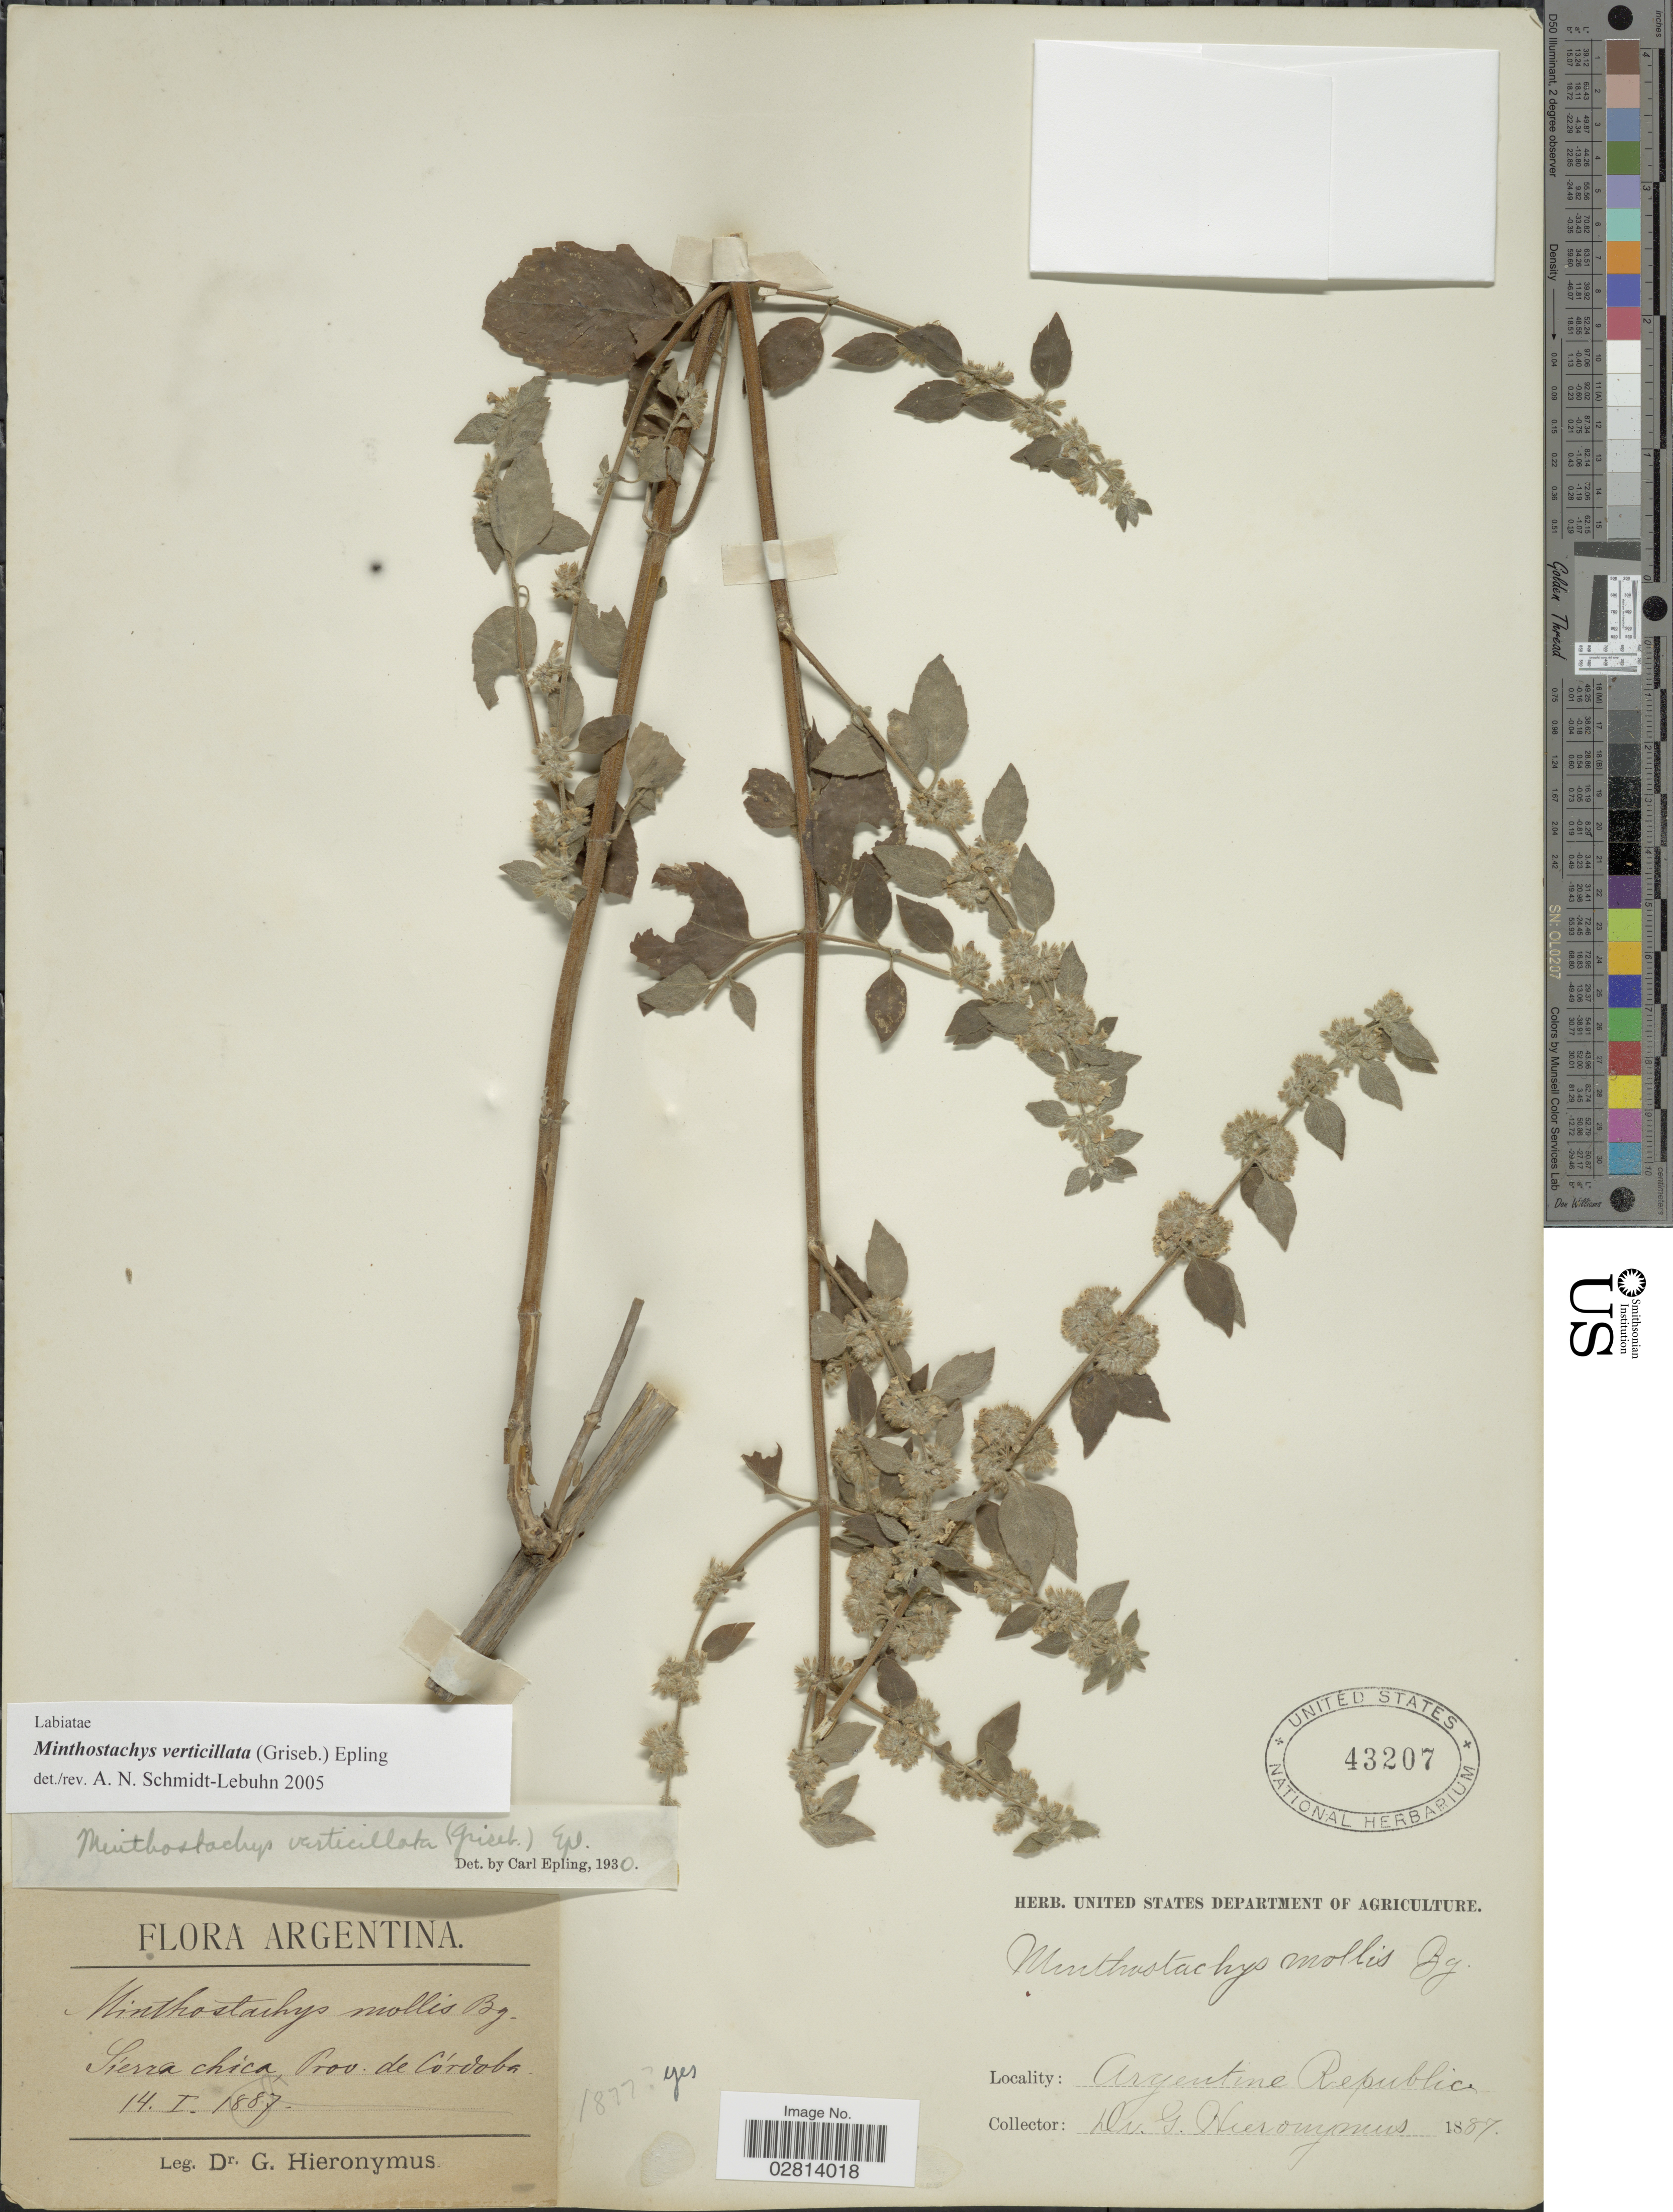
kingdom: Plantae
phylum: Tracheophyta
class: Magnoliopsida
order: Lamiales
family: Lamiaceae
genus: Minthostachys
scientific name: Minthostachys verticillata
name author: (Griseb.) Epling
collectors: G. H. Hieronymus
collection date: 1887-01-14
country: Argentina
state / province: Cordoba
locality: Sierra chica, Prov. de Córdoba, Argentine Republica.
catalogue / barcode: US 43207